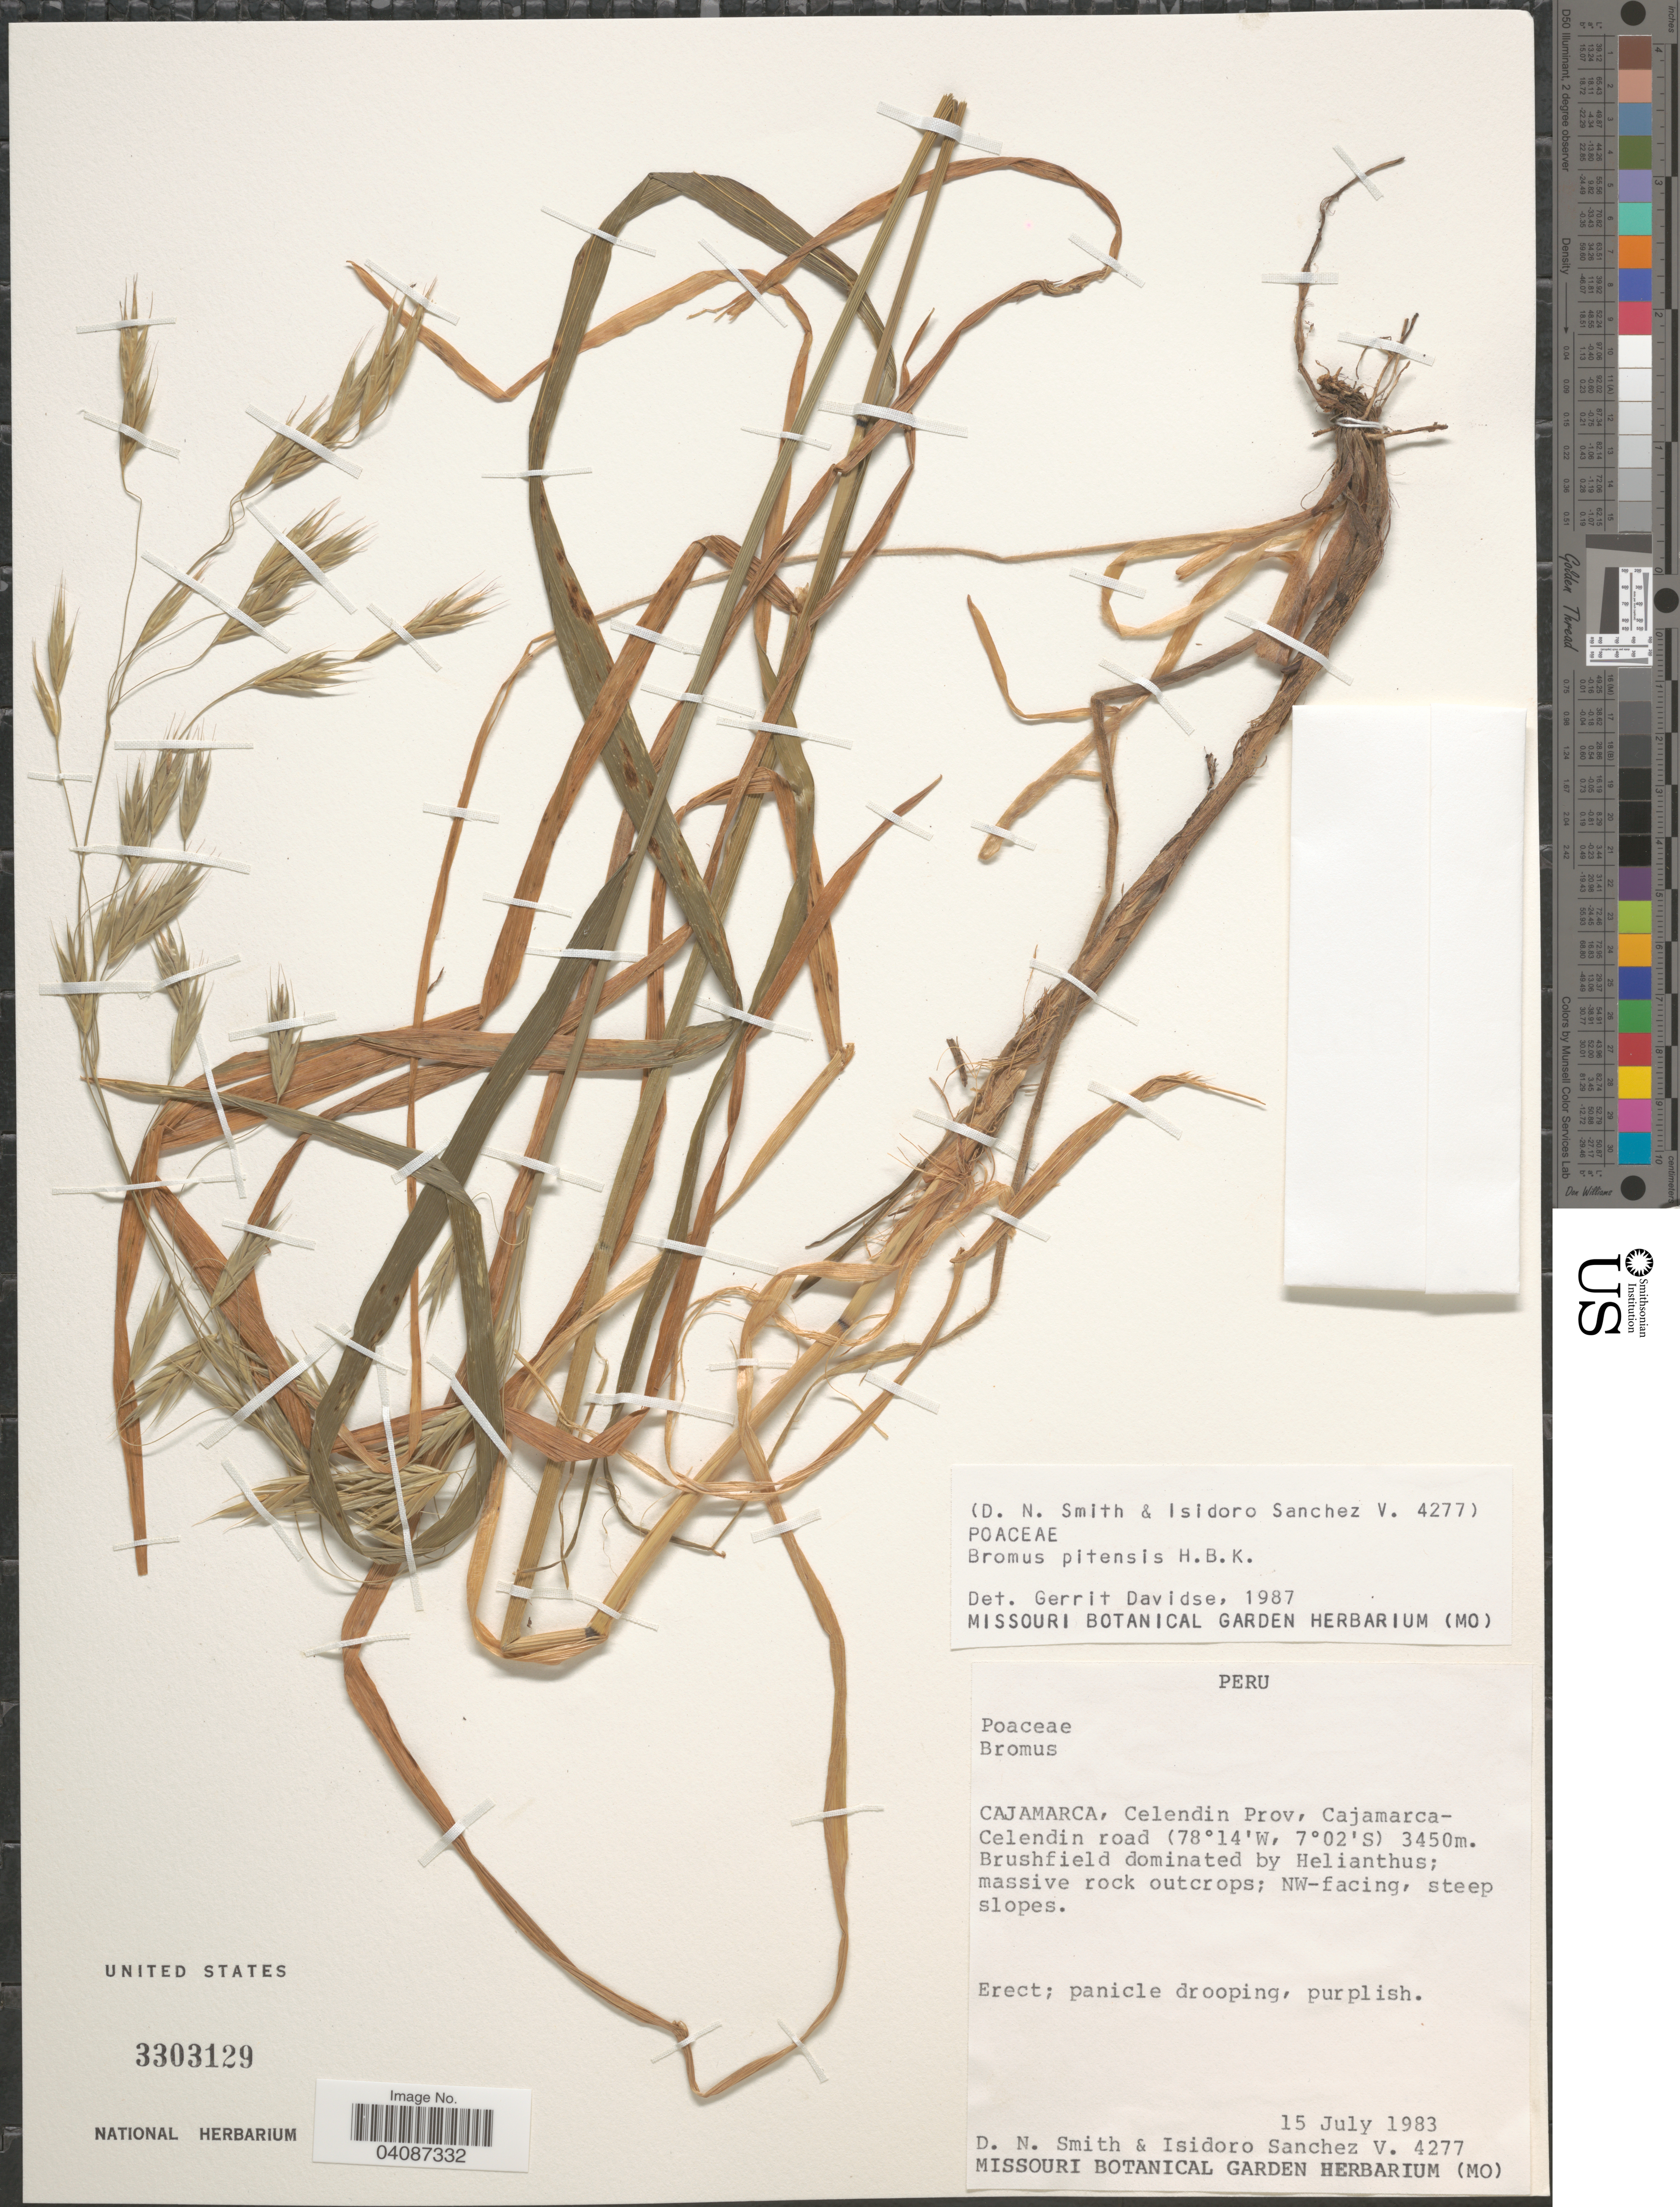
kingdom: Plantae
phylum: Tracheophyta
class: Liliopsida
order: Poales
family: Poaceae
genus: Bromus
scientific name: Bromus pitensis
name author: Kunth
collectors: D. Smith & I. Sánchez Vega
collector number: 4277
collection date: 1983-07-15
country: Peru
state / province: Cajamarca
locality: Celendin Prov, Cajamarca-Celendin road. NW-facing.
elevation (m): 3450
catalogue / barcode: US 3303129